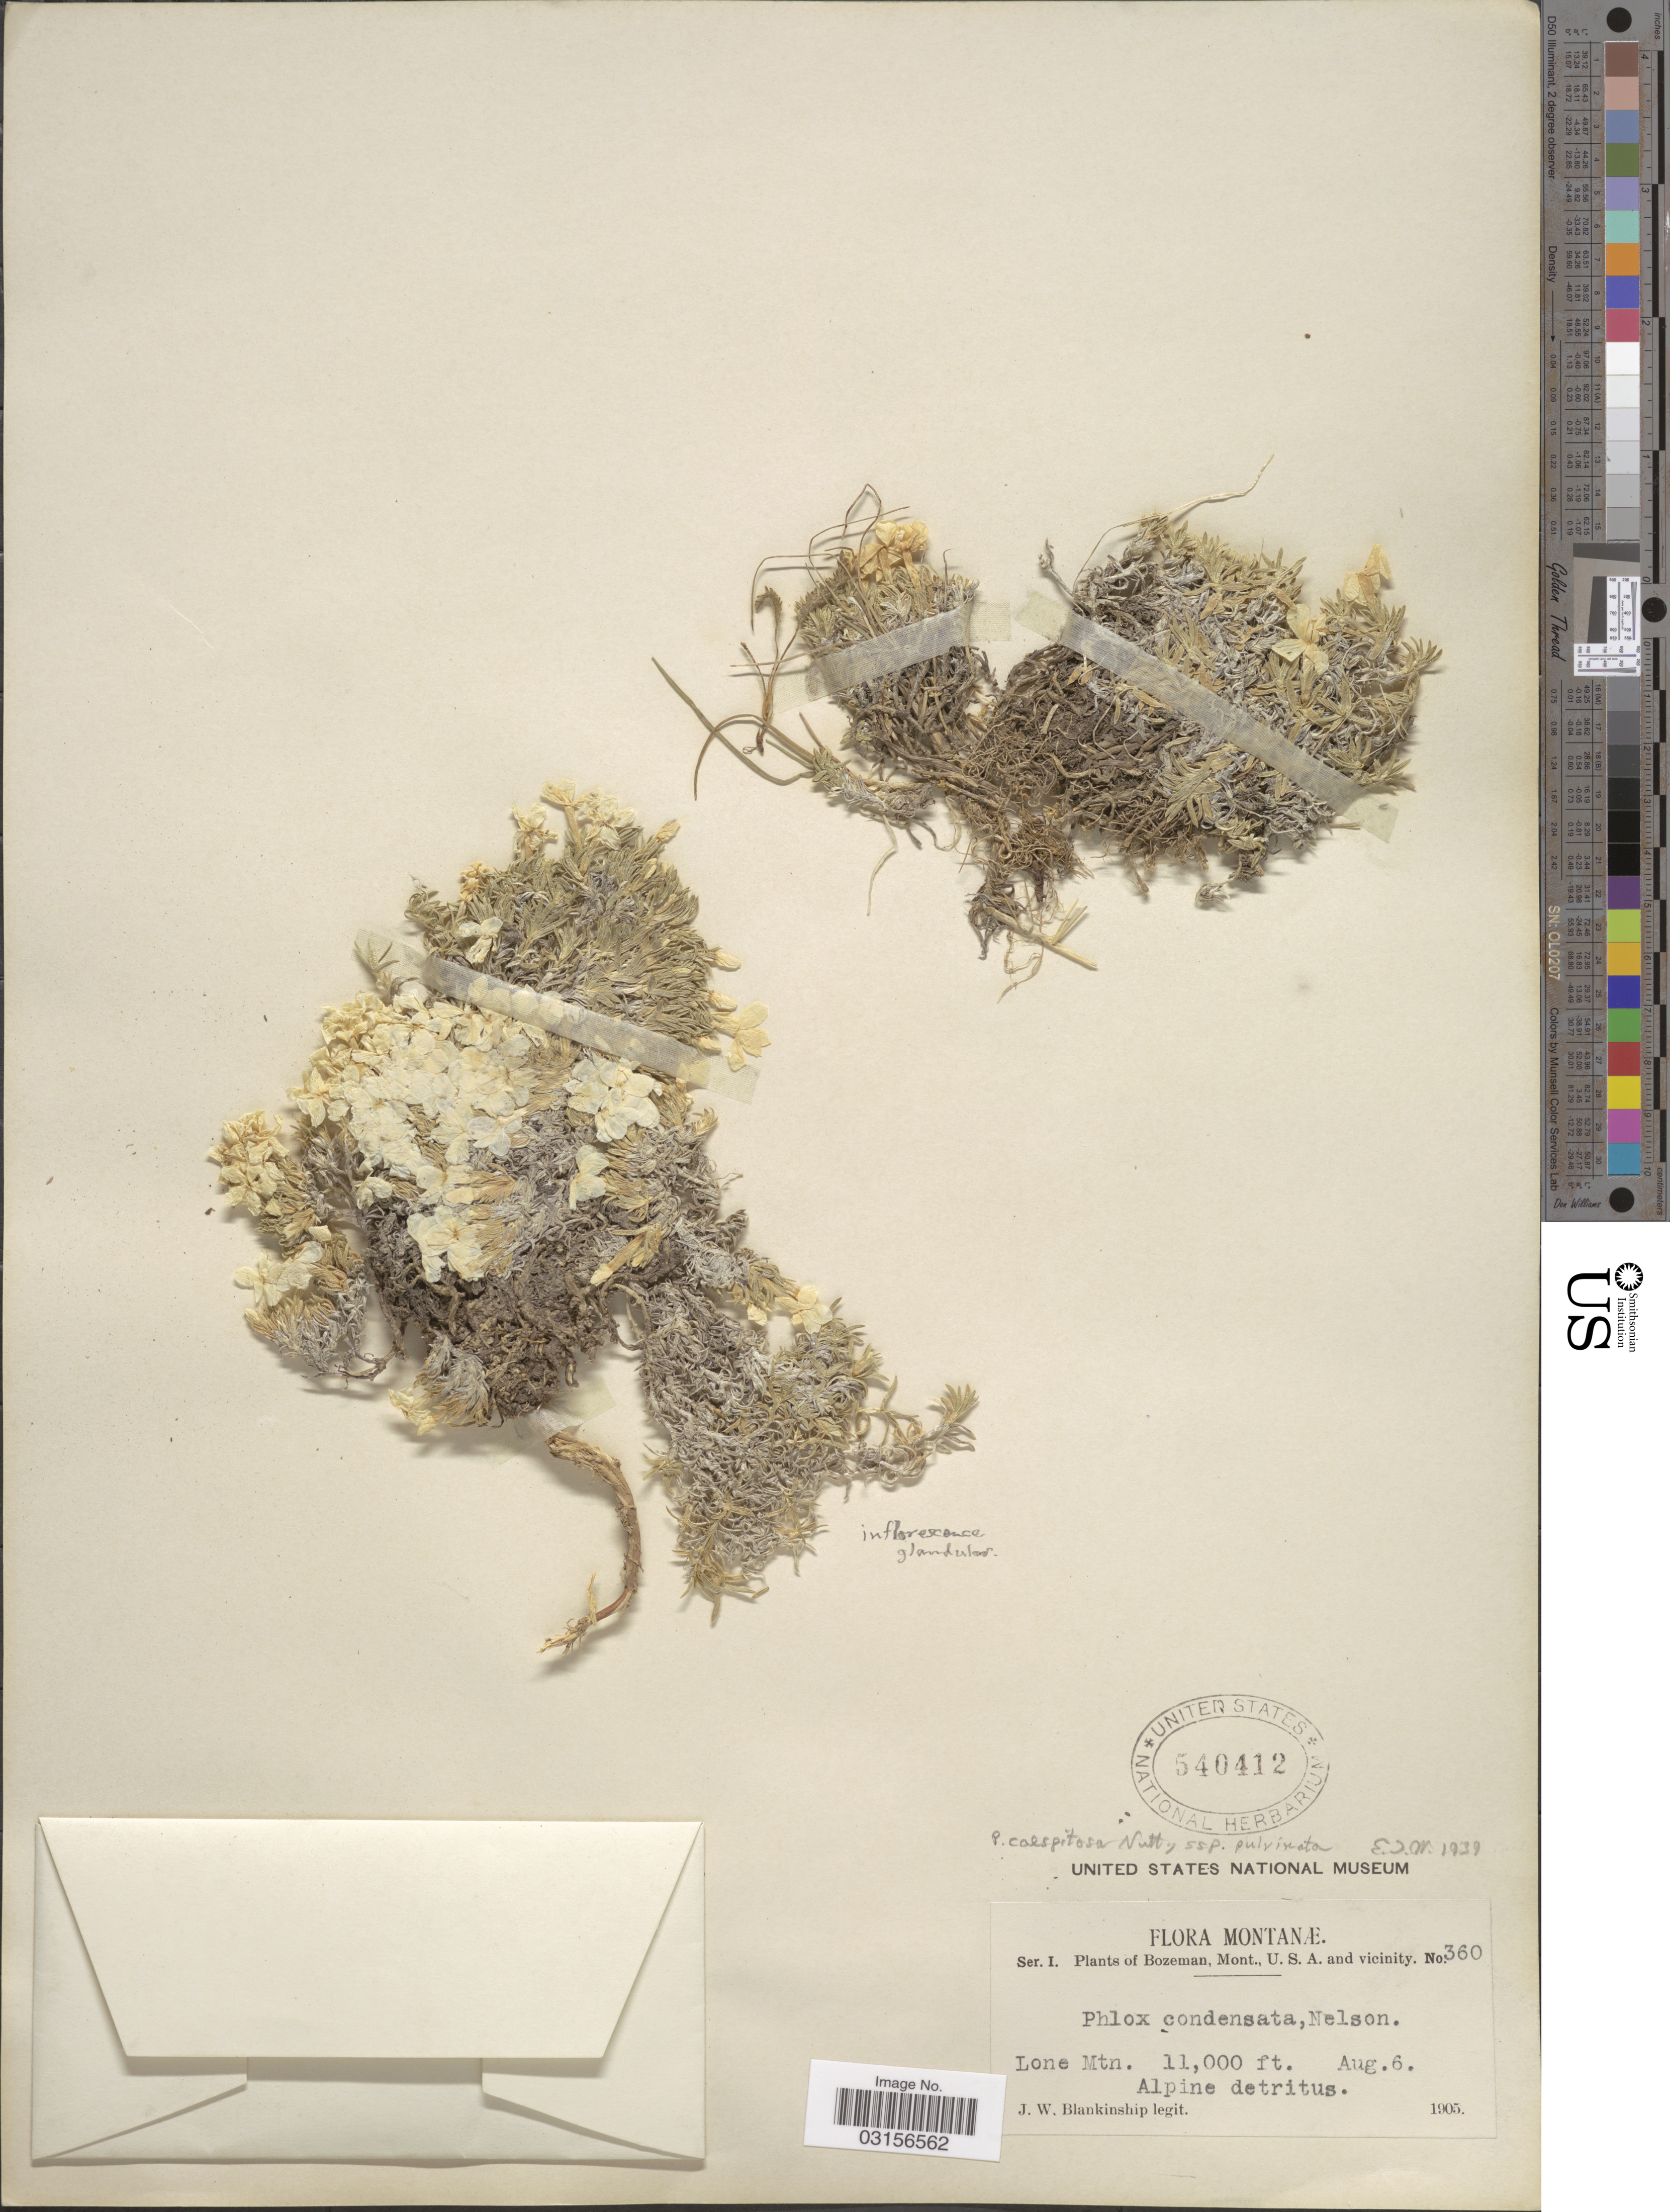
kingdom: Plantae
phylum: Tracheophyta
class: Magnoliopsida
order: Ericales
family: Polemoniaceae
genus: Phlox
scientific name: Phlox condensata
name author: (A. Gray) E.E. Nelson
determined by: Mayfield, M. H.; Ferguson, C. J.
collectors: J. W. Blankinship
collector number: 360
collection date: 1905-08-06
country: United States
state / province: Montana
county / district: Gallatin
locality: Bozeman, Lone Mtn.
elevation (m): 3353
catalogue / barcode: US 540412